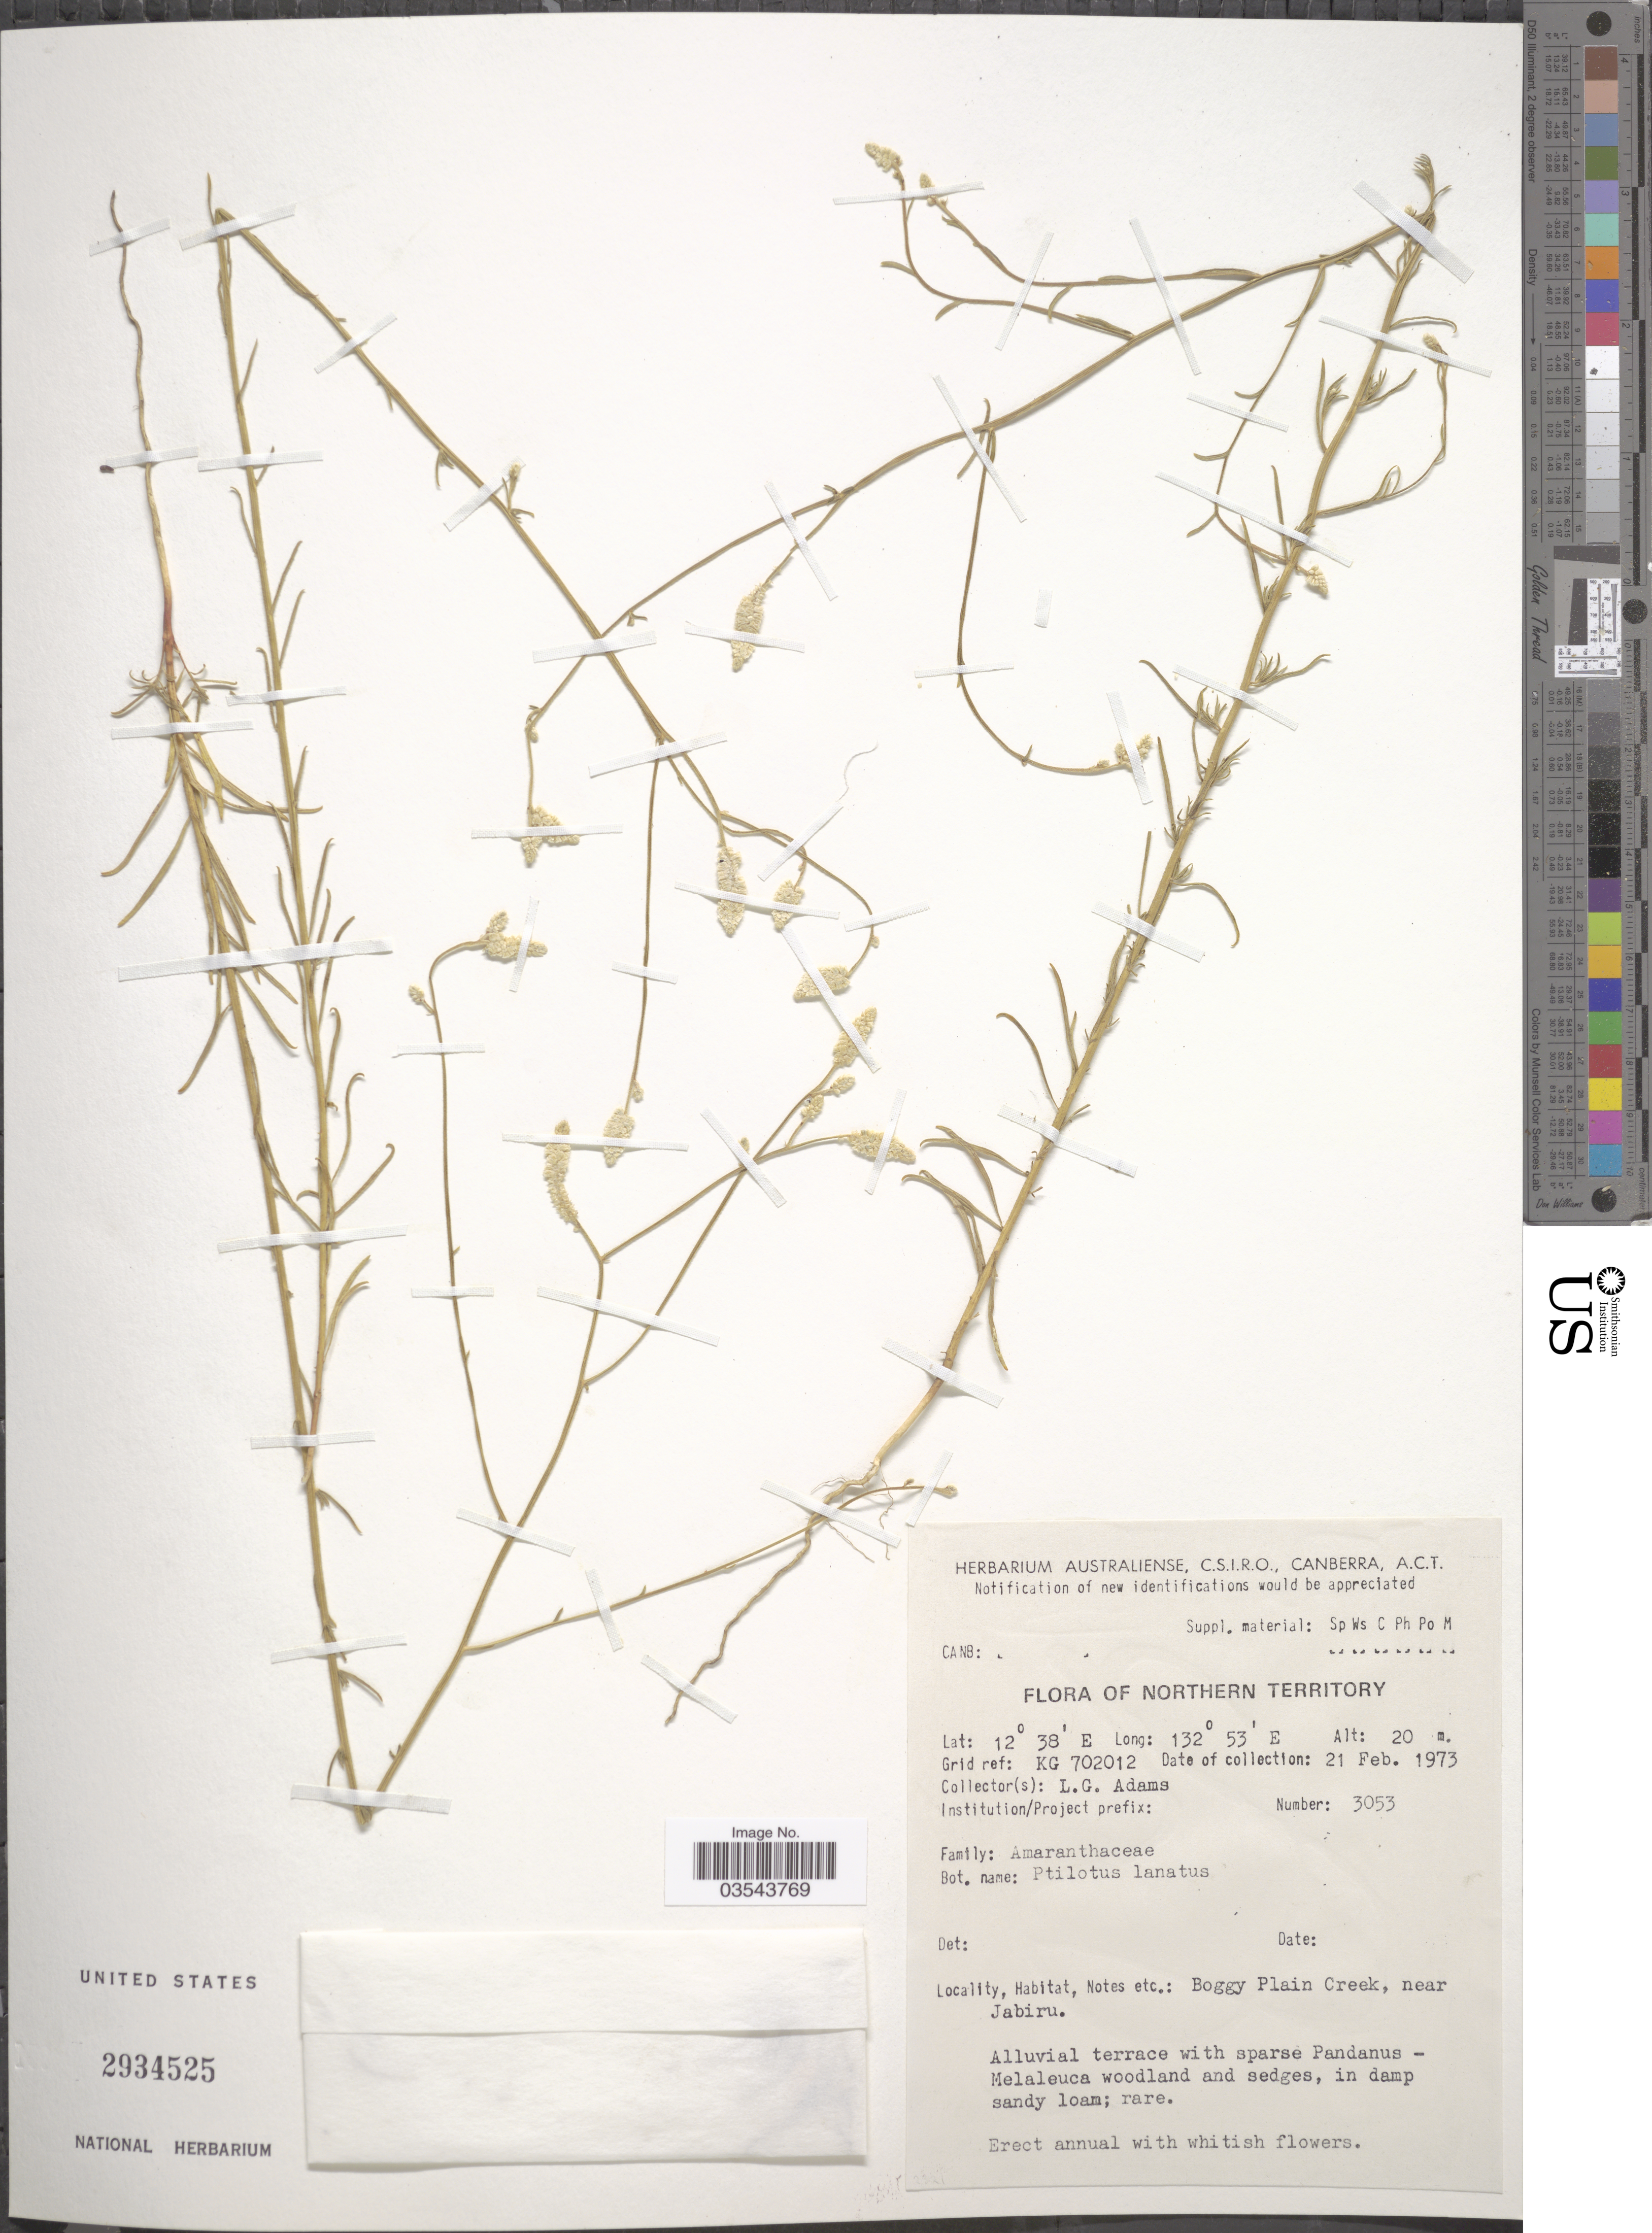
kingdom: Plantae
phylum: Tracheophyta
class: Magnoliopsida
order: Caryophyllales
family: Amaranthaceae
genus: Ptilotus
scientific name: Ptilotus lanatus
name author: A. Cunn. ex Moq.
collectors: L. G. Adams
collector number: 3053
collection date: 1973-02-21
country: Australia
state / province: Northern Territory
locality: Grid ref.: KG 702012. Boggy Plain Creek, near Jabiru.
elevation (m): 20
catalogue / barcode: US 2934525